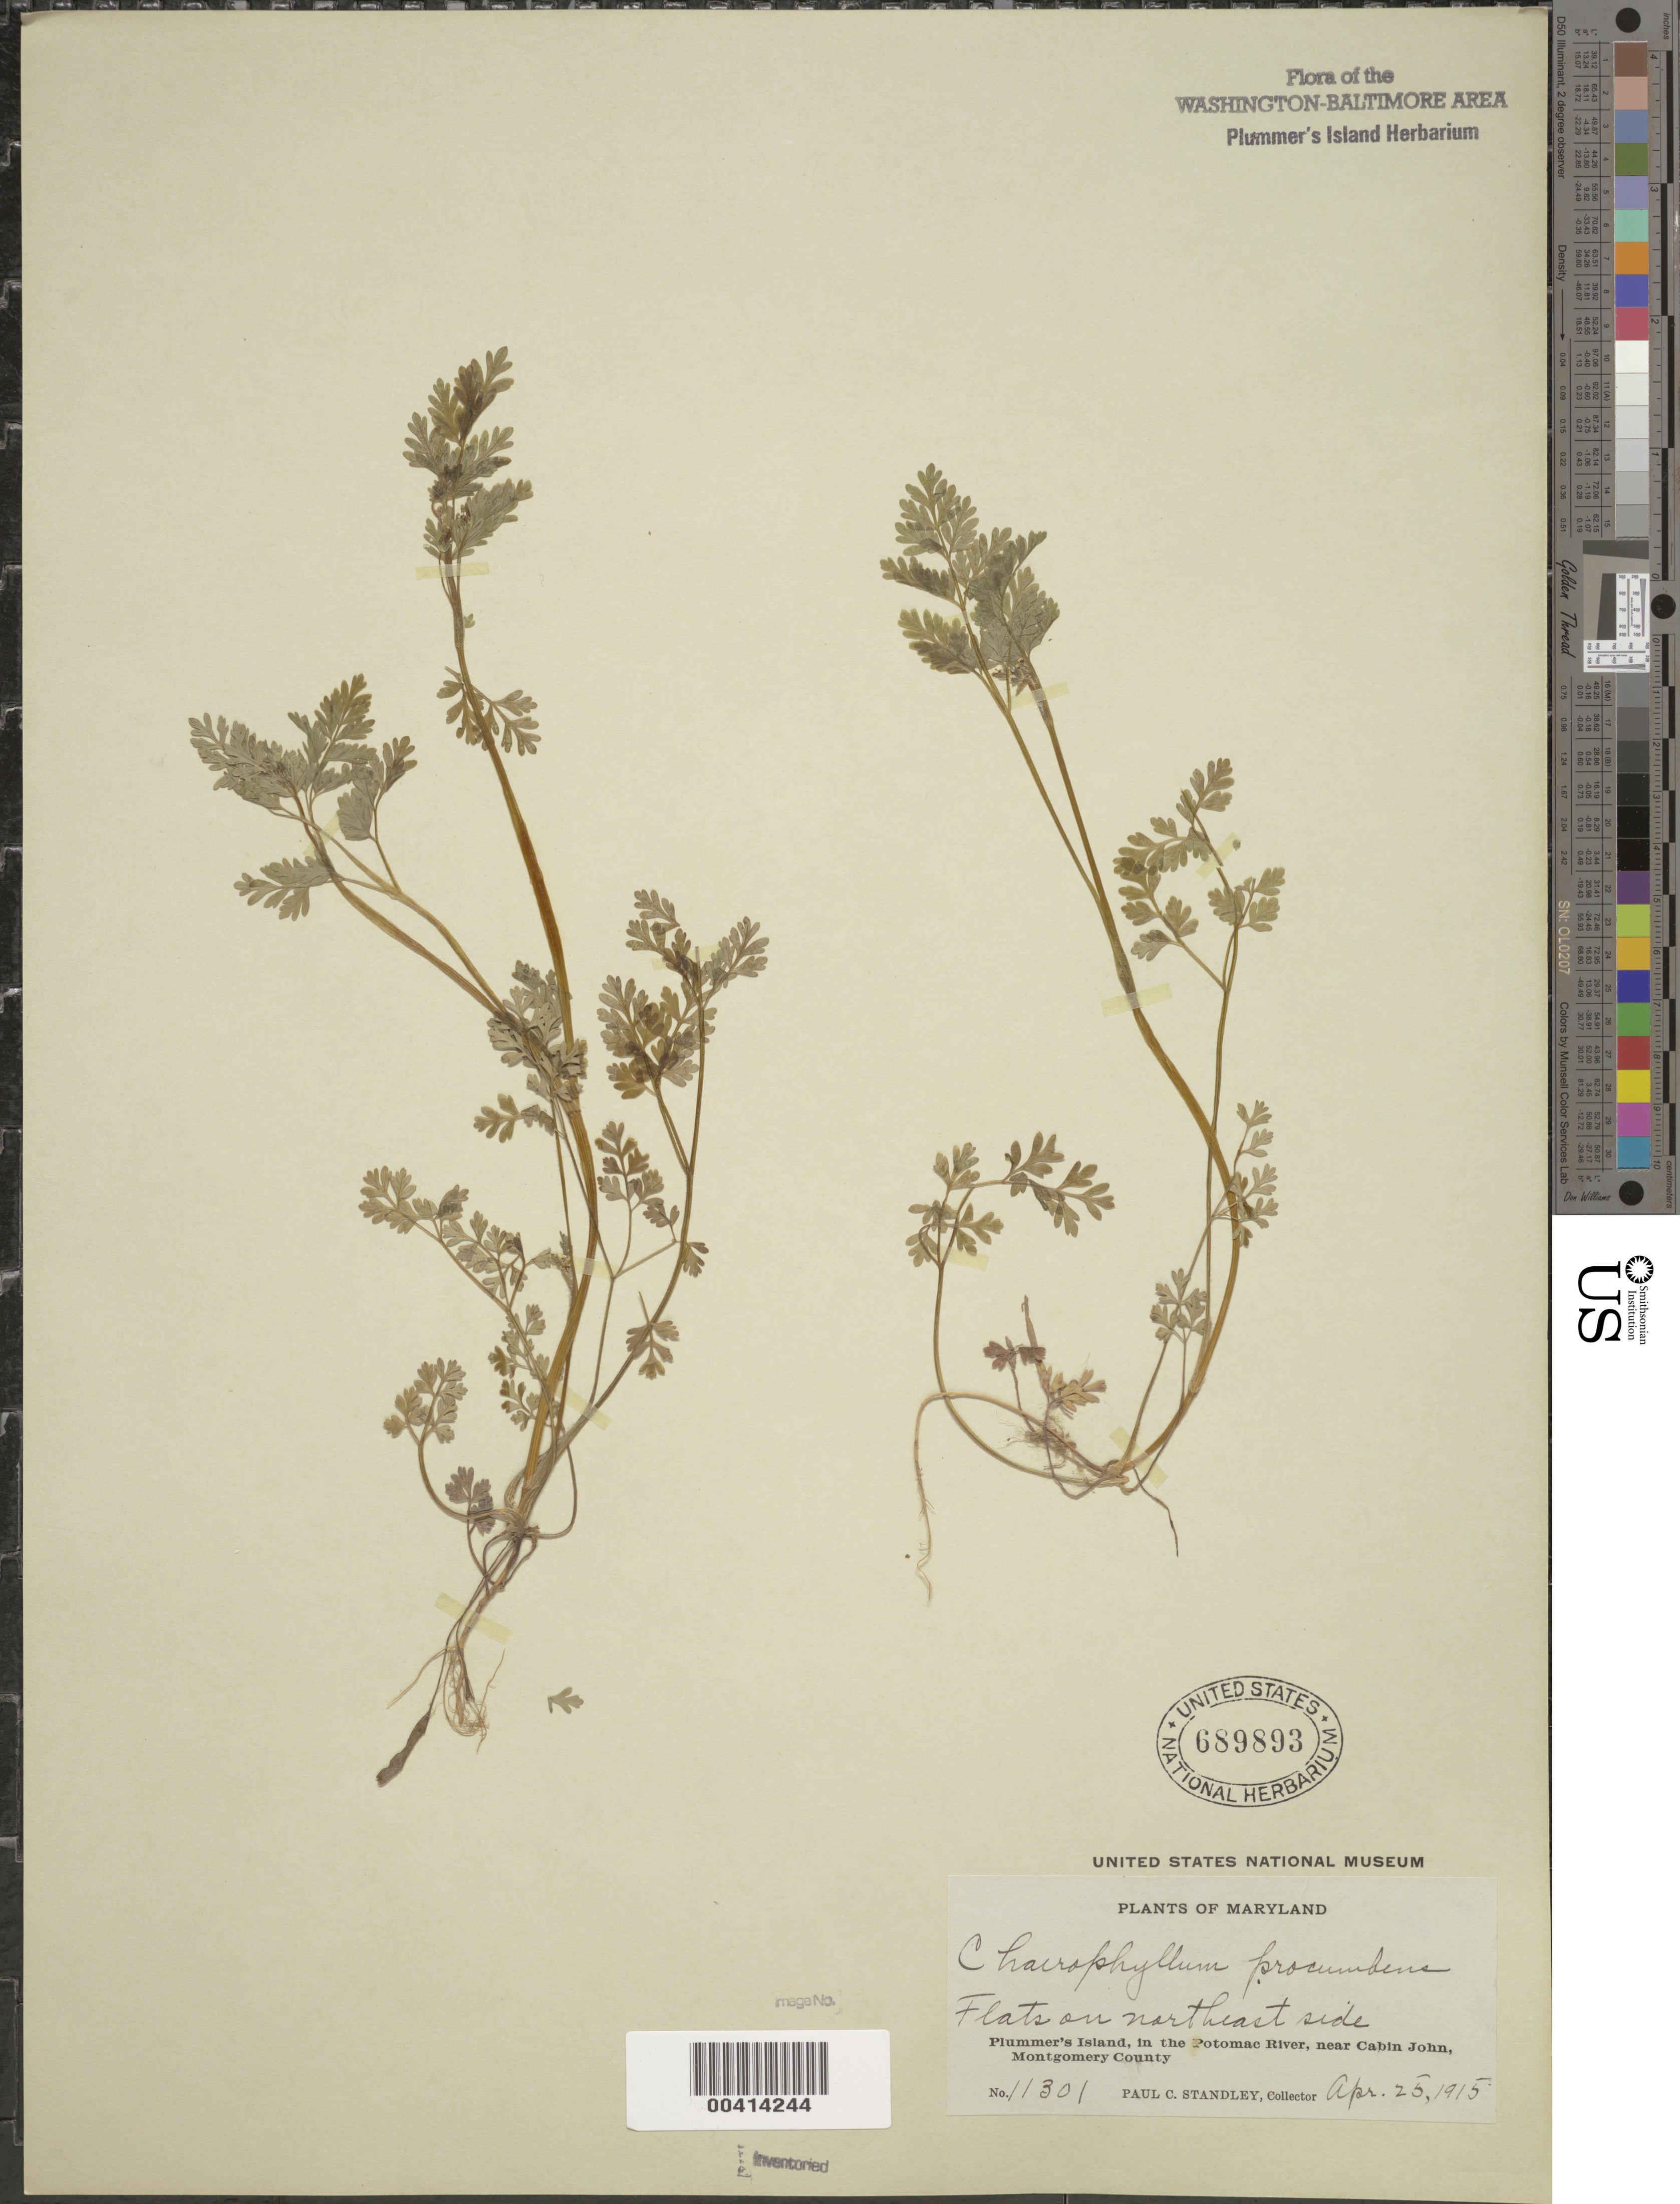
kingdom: Plantae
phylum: Tracheophyta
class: Magnoliopsida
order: Apiales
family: Apiaceae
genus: Chaerophyllum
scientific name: Chaerophyllum procumbens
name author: (L.) Crantz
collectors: P. C. Standley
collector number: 11301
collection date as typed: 25 Apr 1915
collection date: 1915-04-25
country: United States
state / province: Maryland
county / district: Montgomery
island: Plummers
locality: Plummer's Island; flats on northeast side C. & O. Canal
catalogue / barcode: US 689893